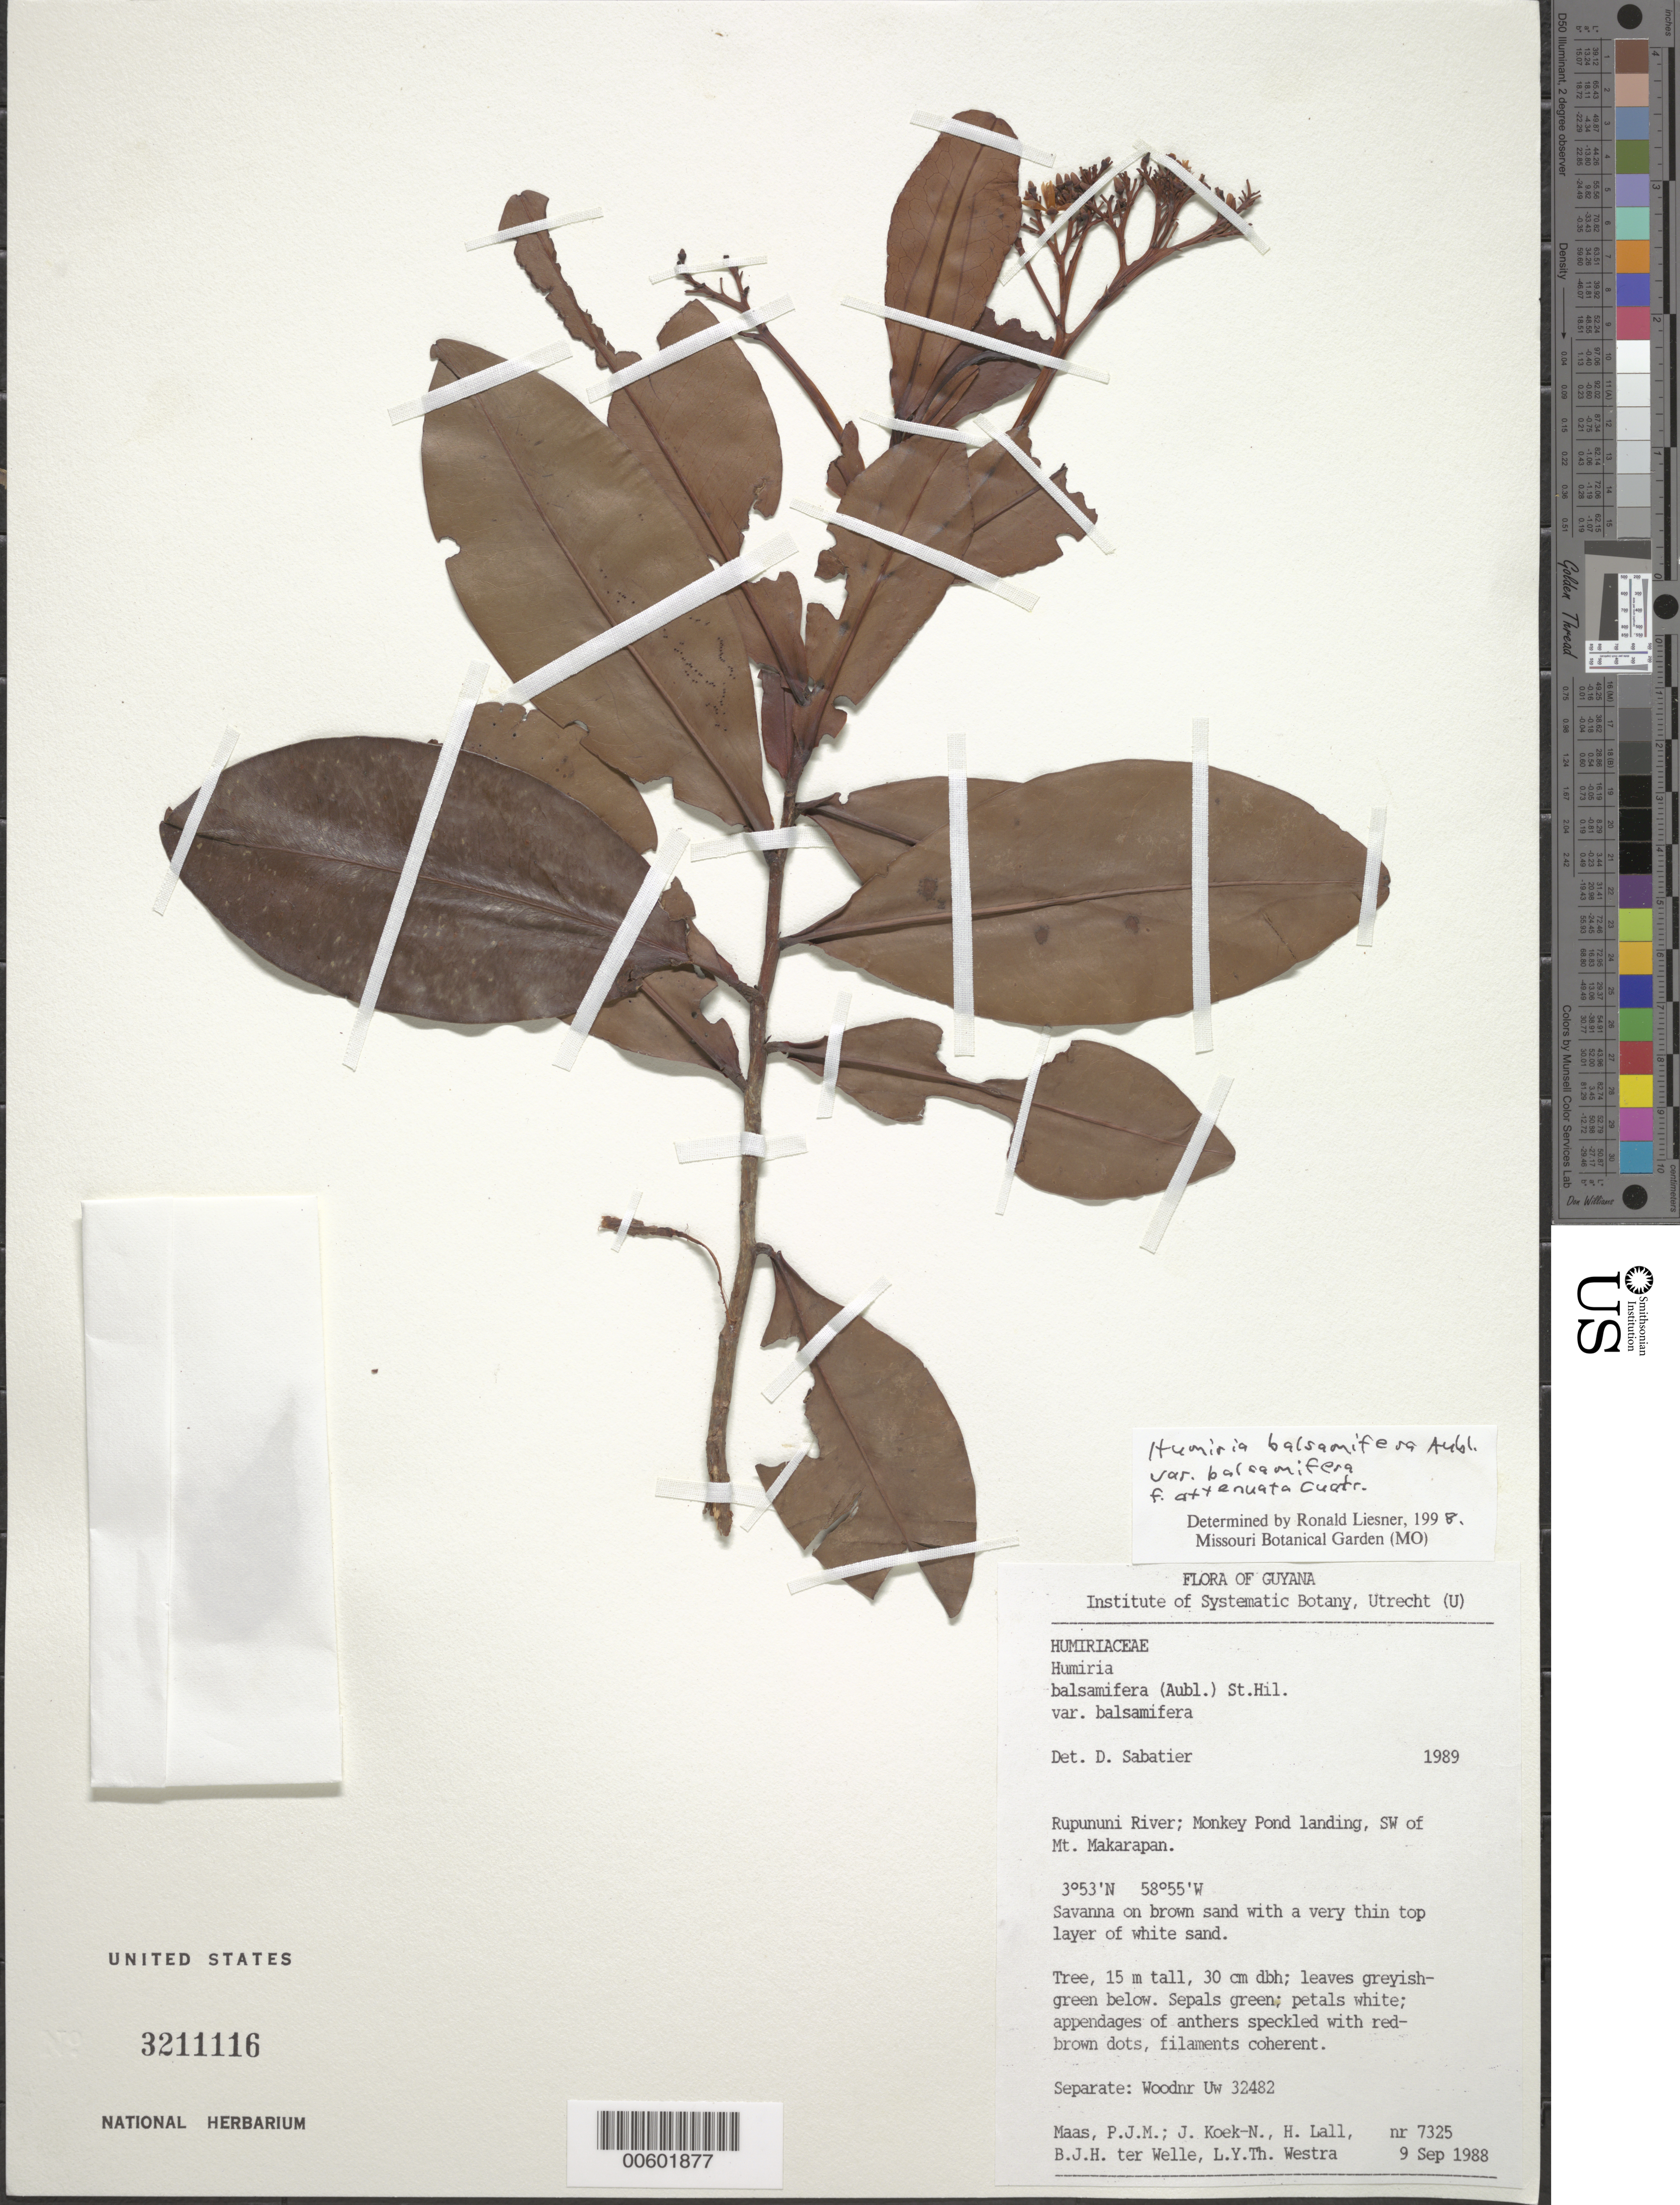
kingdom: Plantae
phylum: Tracheophyta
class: Magnoliopsida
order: Malpighiales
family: Humiriaceae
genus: Humiria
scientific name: Humiria balsamifera var. balsamifera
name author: Aubl.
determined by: Liesner, R. L.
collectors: P. Maas, J. Koek-Noorman, H. Lall, B. Welle & L. Y. T. Westra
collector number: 7325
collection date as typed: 9-Sep-88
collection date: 1988-09-09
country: Guyana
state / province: U. Takutu-U. Essequibo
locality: Rupununi River, Monkey Pond landing, SW of Mt. Makarapan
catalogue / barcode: US 3211116